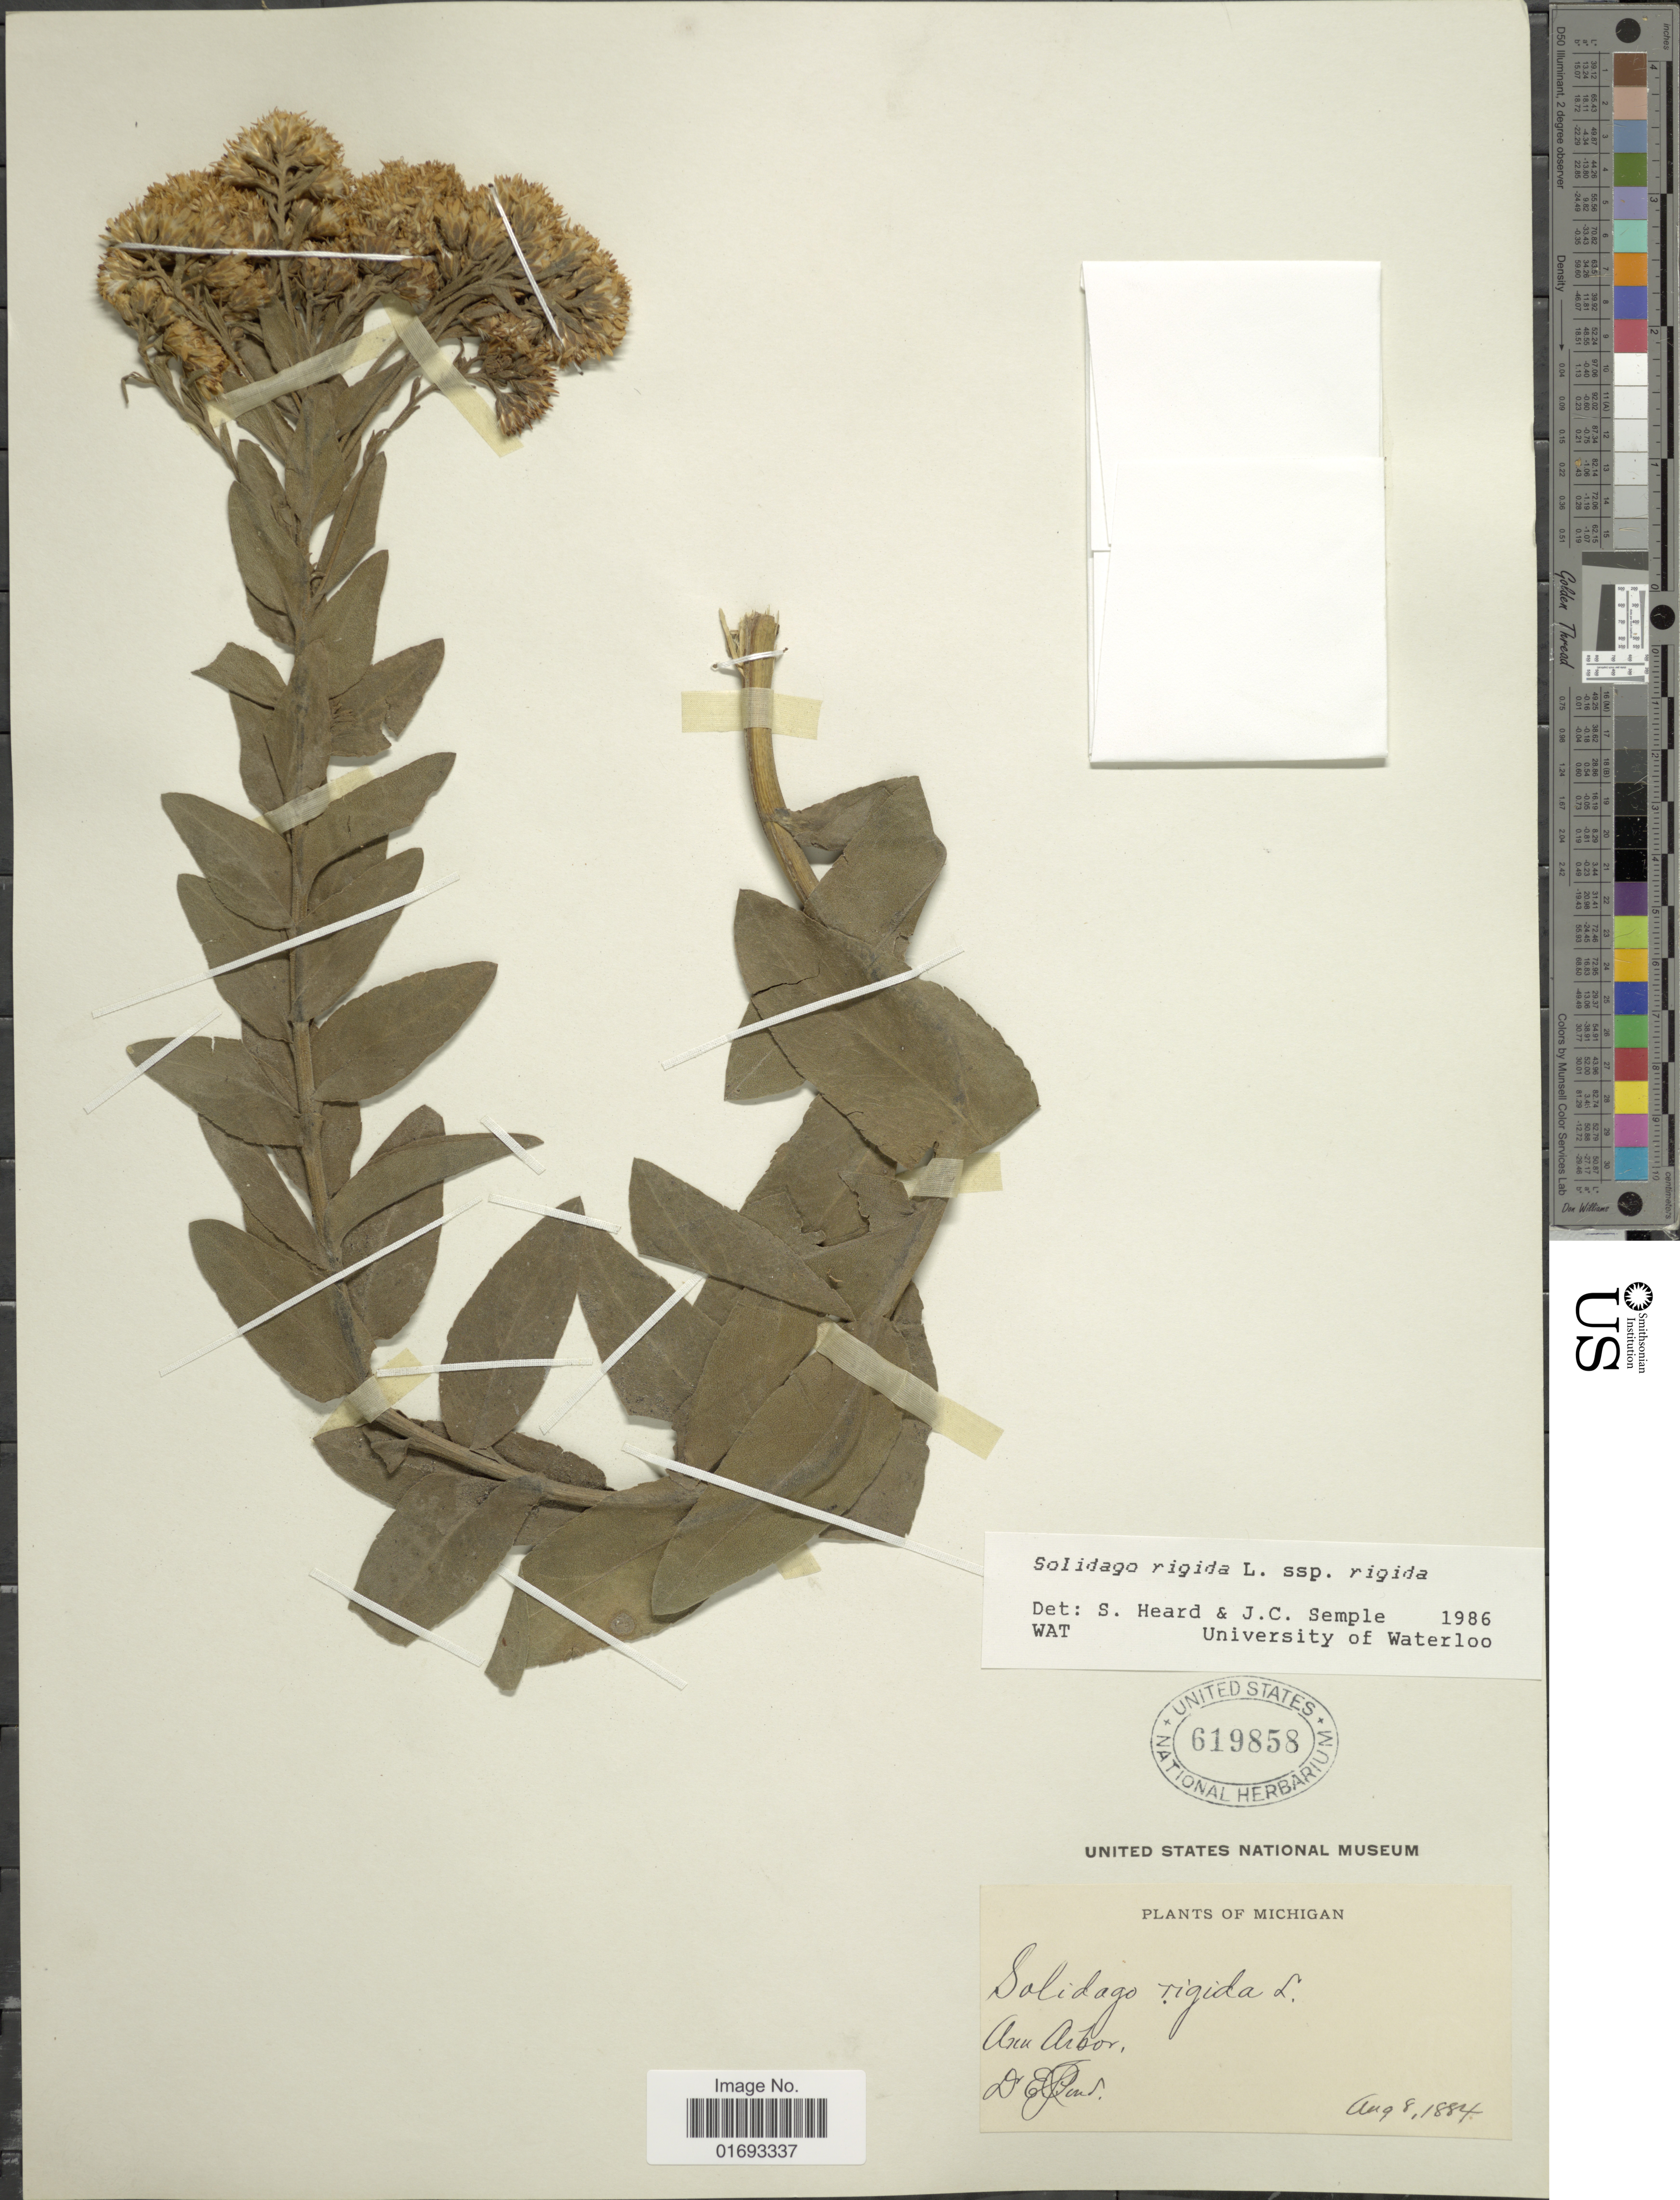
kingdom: Plantae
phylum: Tracheophyta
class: Magnoliopsida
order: Asterales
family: Asteraceae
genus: Oligoneuron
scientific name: Oligoneuron rigidum var. rigidum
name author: (L.) Small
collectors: E. Pend.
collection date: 1884-08-08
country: United States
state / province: Michigan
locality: Ann Arbor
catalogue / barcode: US 619858